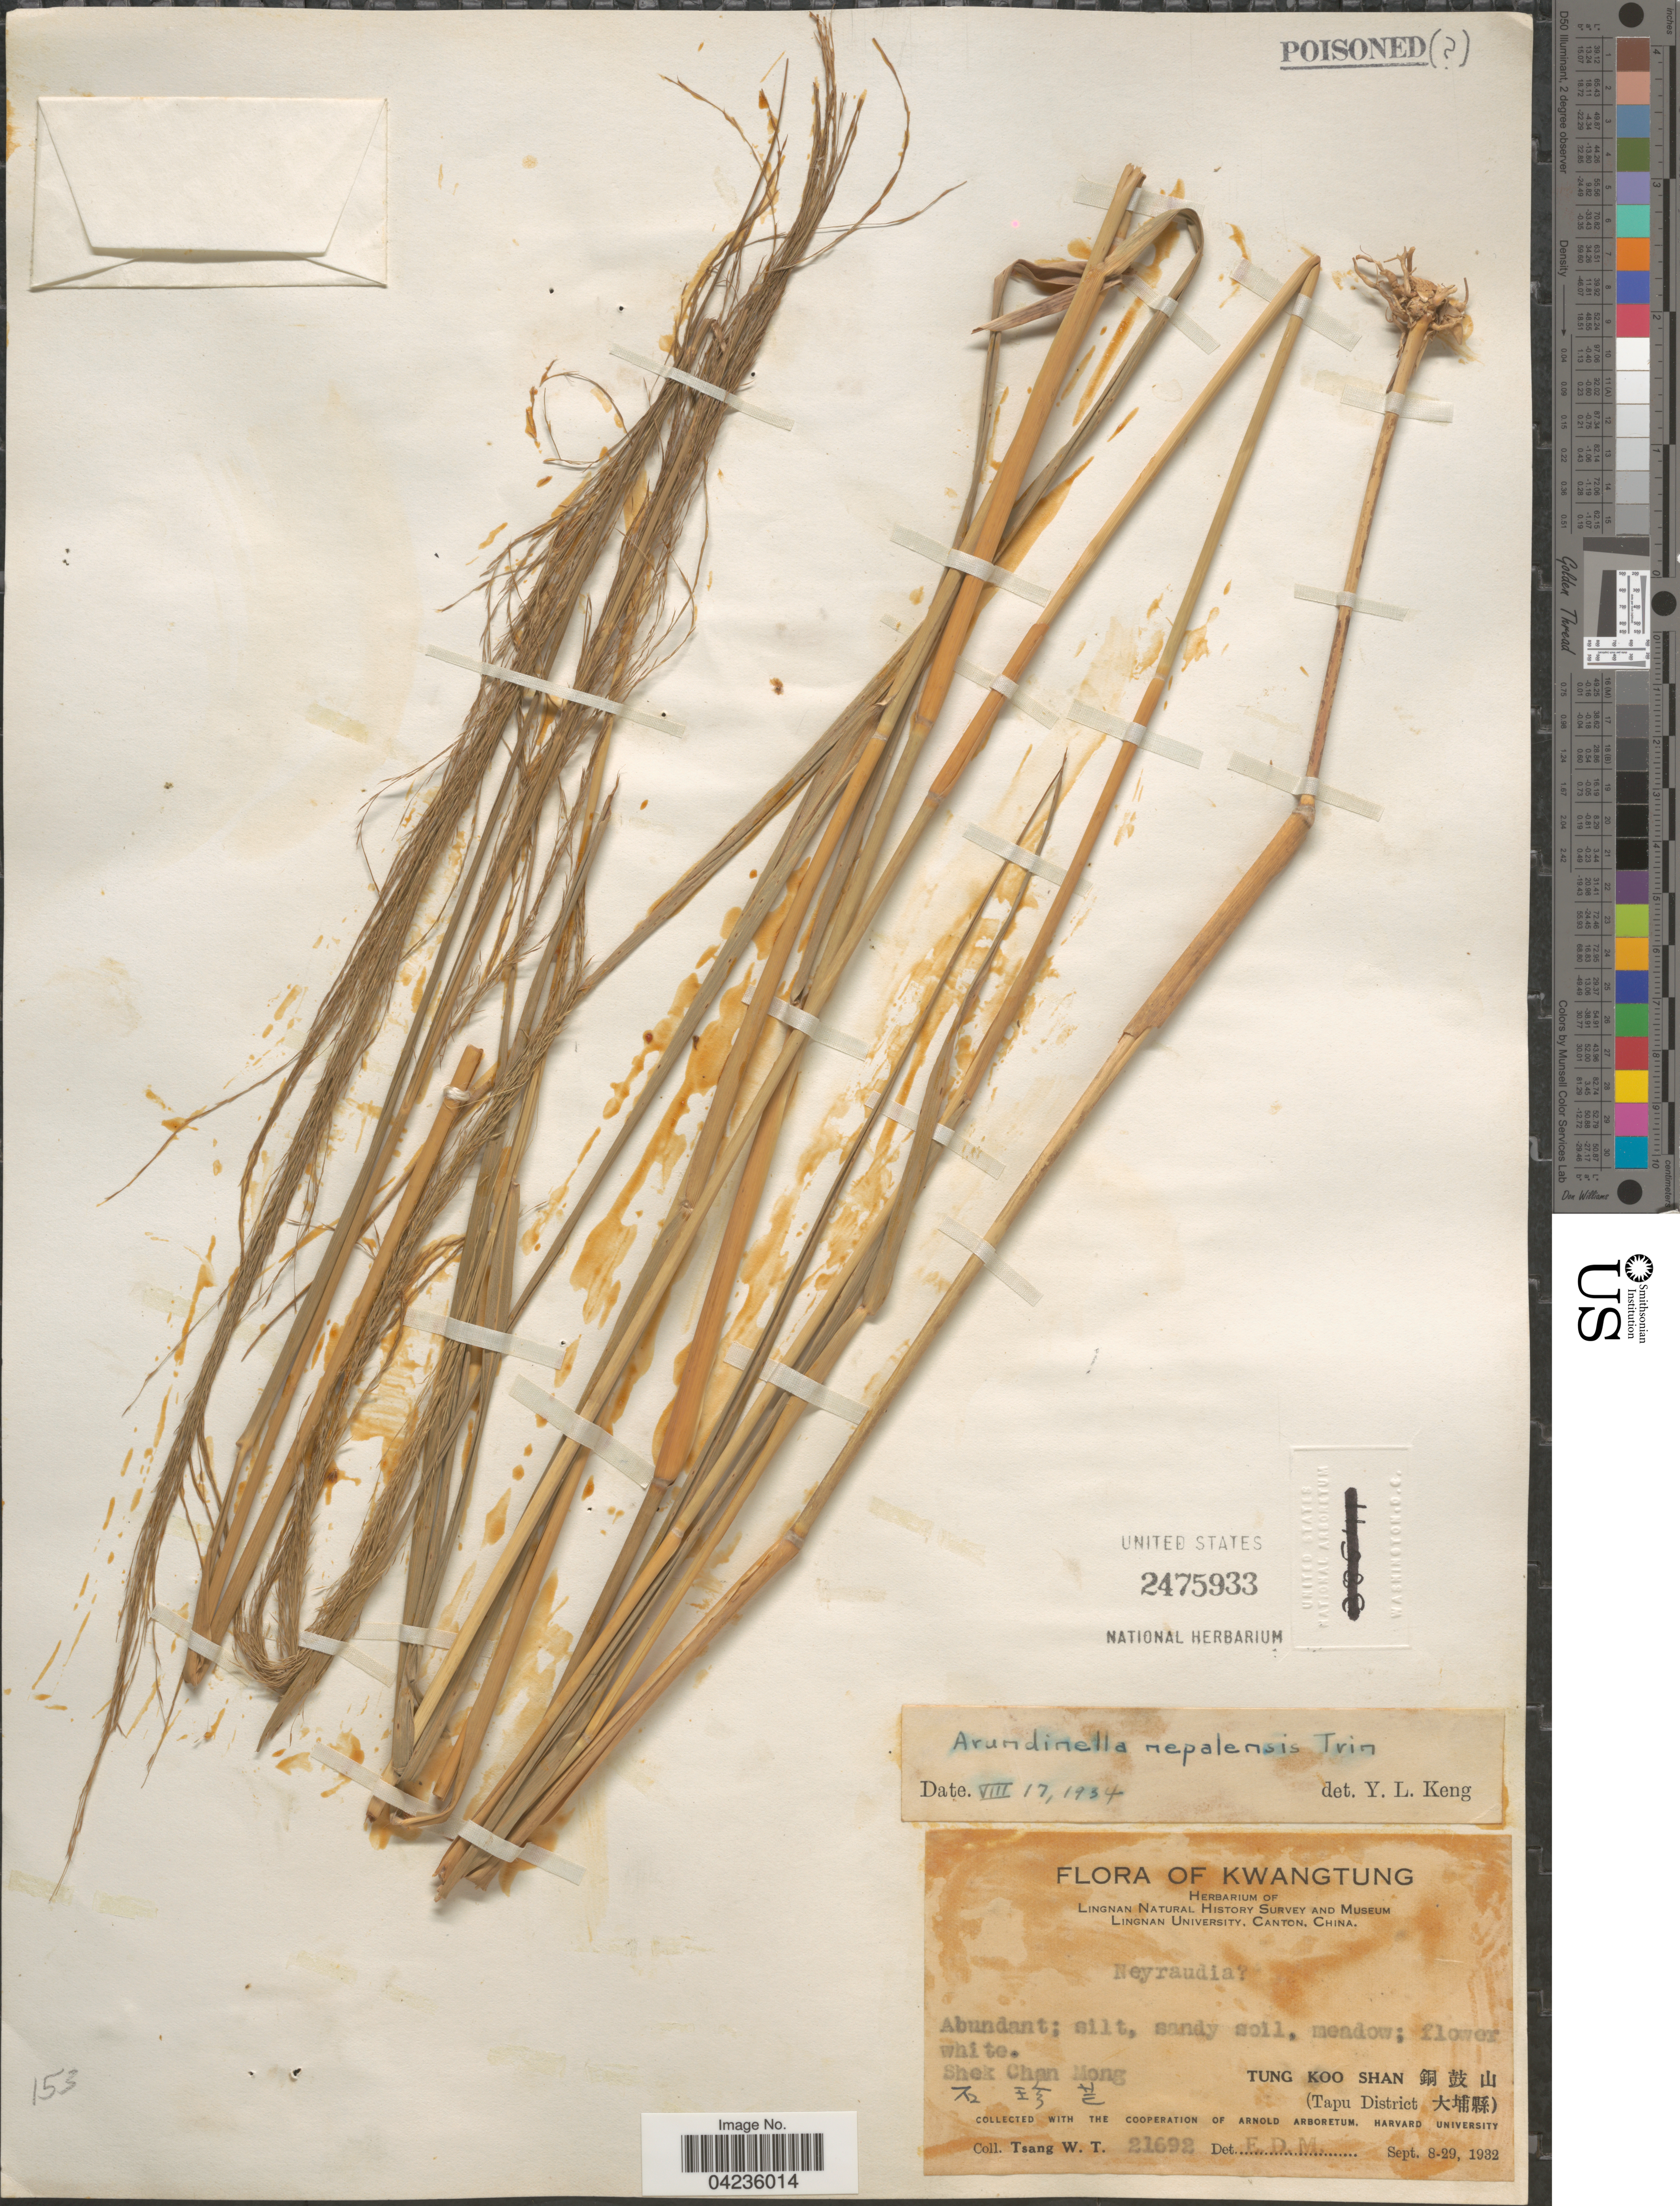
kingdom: Plantae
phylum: Tracheophyta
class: Liliopsida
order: Poales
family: Poaceae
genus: Arundinella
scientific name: Arundinella nepalensis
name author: Trin.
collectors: W. T. Tsang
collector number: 21692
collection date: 1932-09-08/1932-09-29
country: China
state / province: Guangdong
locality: Kwangtung. Lingnan Natural History Survey and Museum Lingnan University, Canton, China. Shek Chan Mong X. Tung Koo Shan X. (Tapu District X).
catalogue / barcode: US 2475933